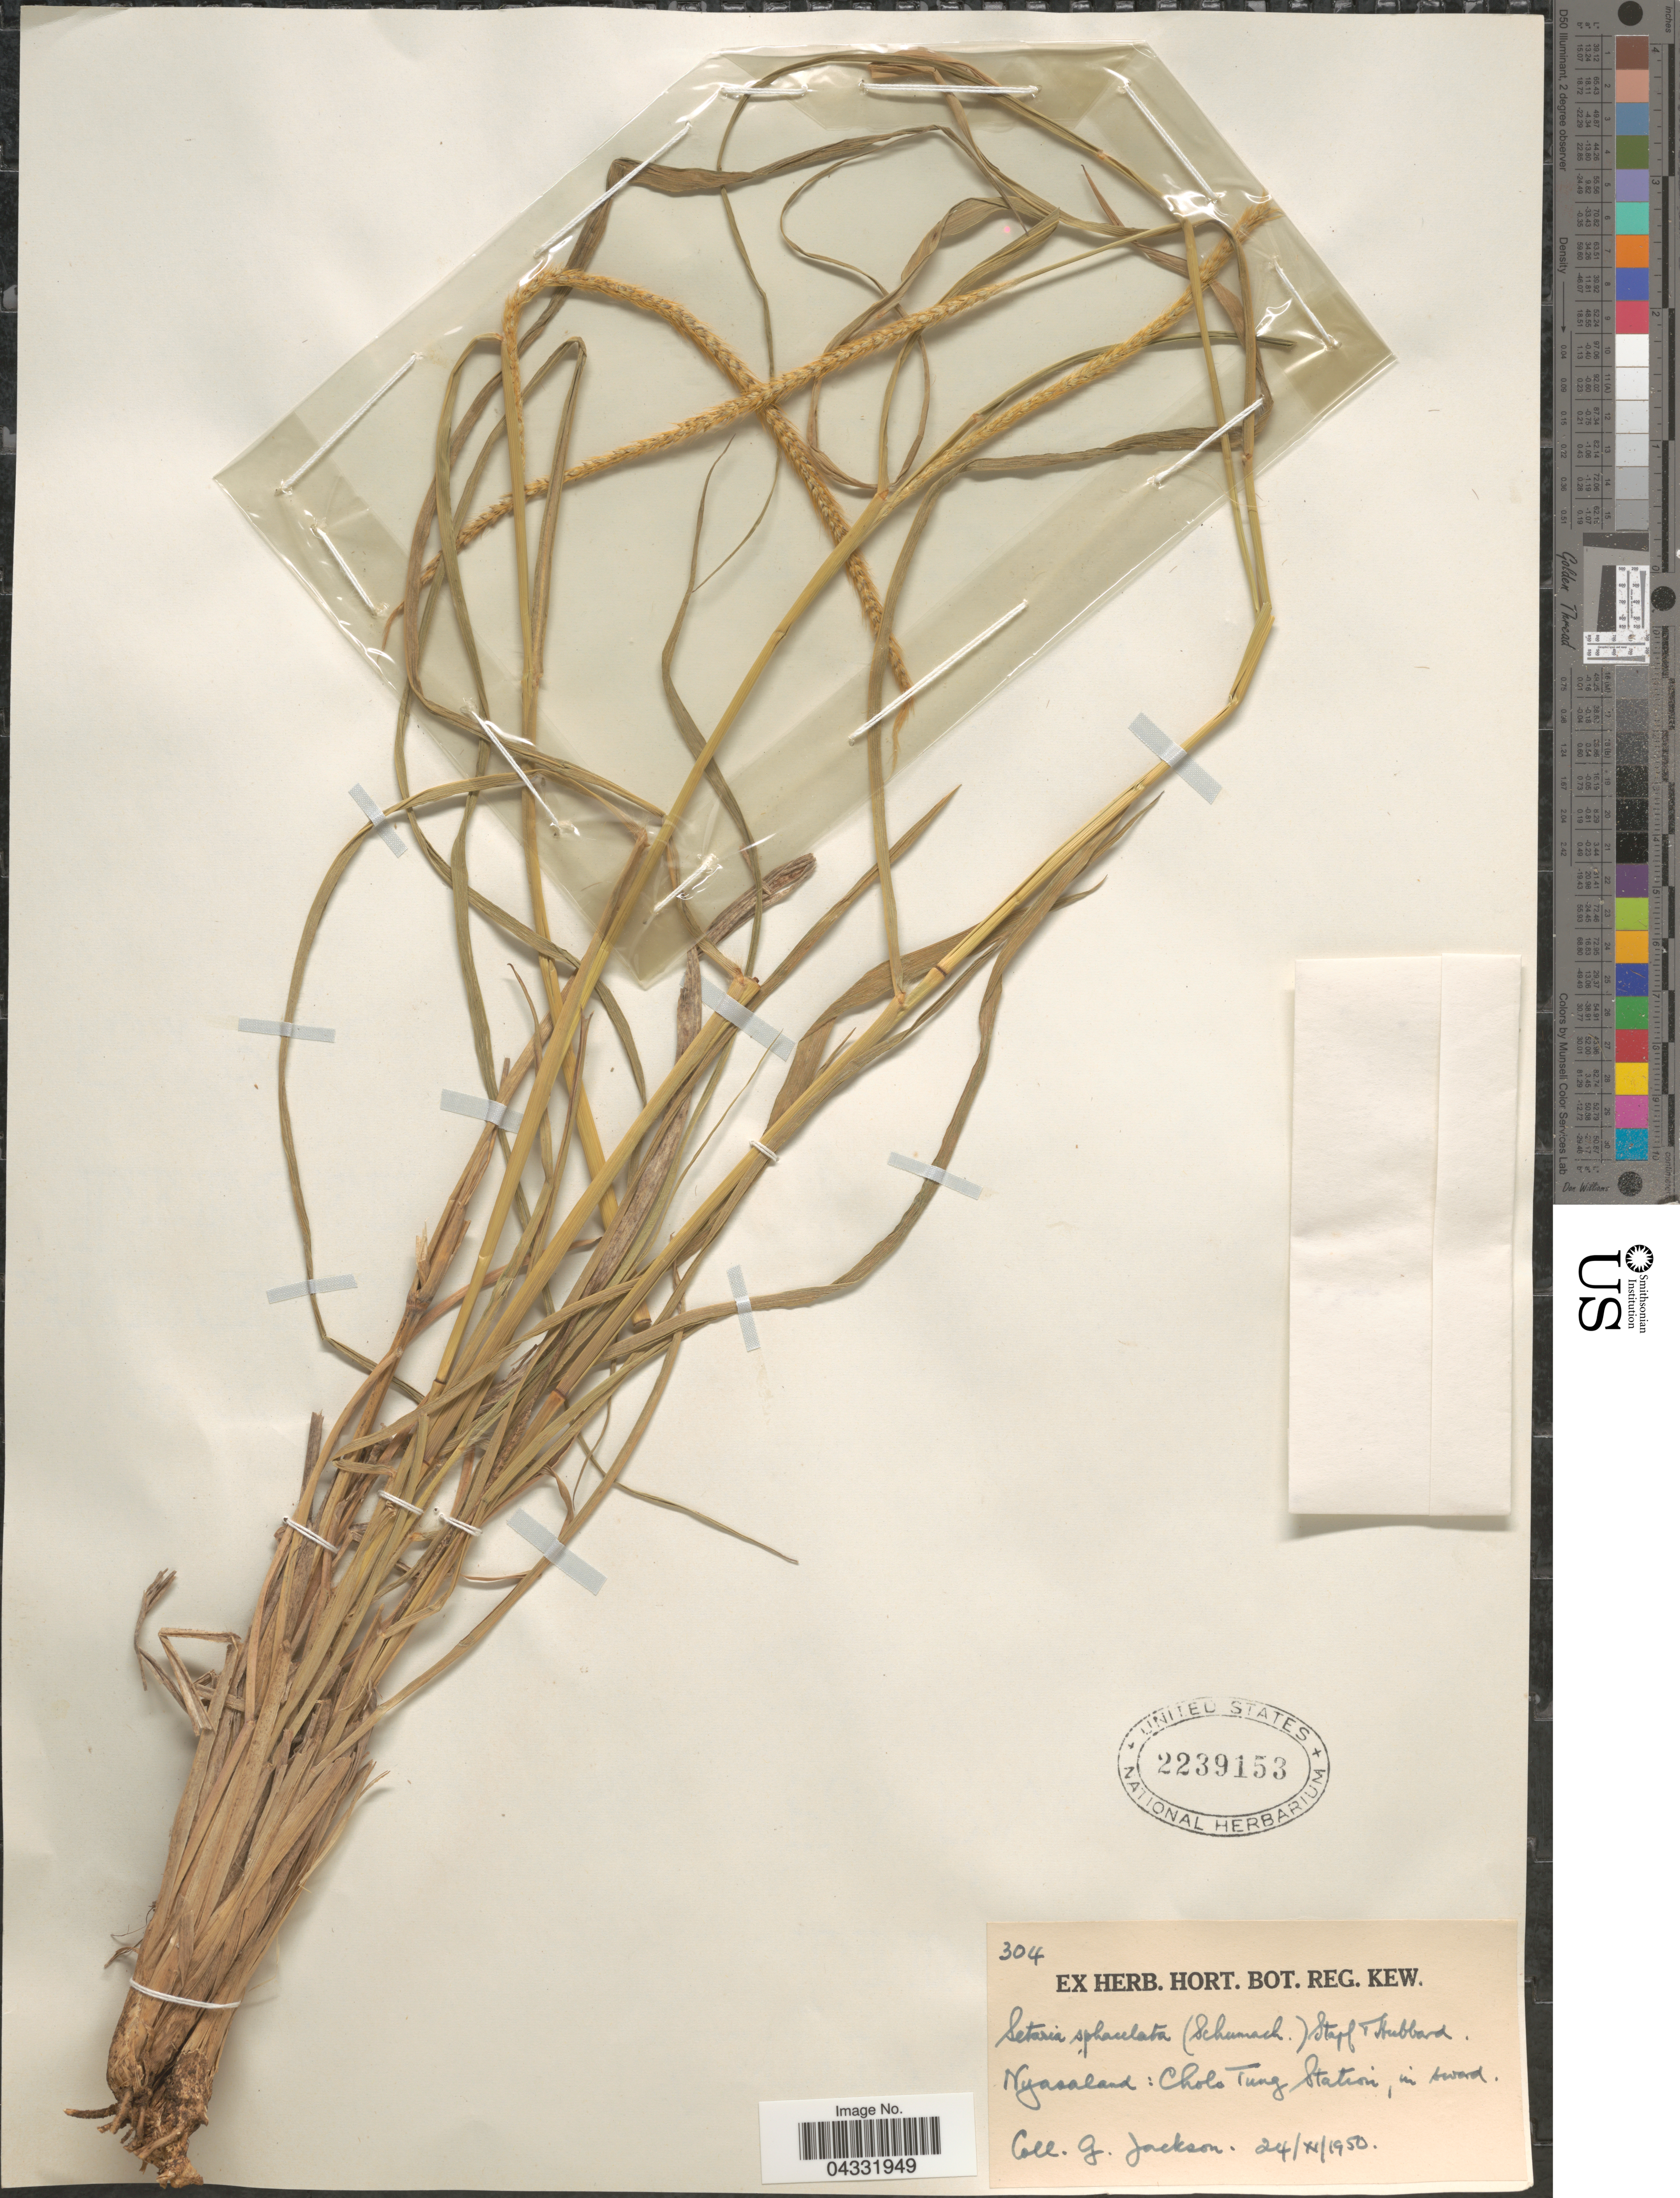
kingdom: Plantae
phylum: Tracheophyta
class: Liliopsida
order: Poales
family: Poaceae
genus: Setaria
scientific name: Setaria sphacelata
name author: (Schumach.) Stapf & Hubb. ex Moss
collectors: G. Jackson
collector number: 304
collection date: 1950-11-24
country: Malawi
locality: Nyasaland: Cholo Tung Station.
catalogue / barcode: US 2239153